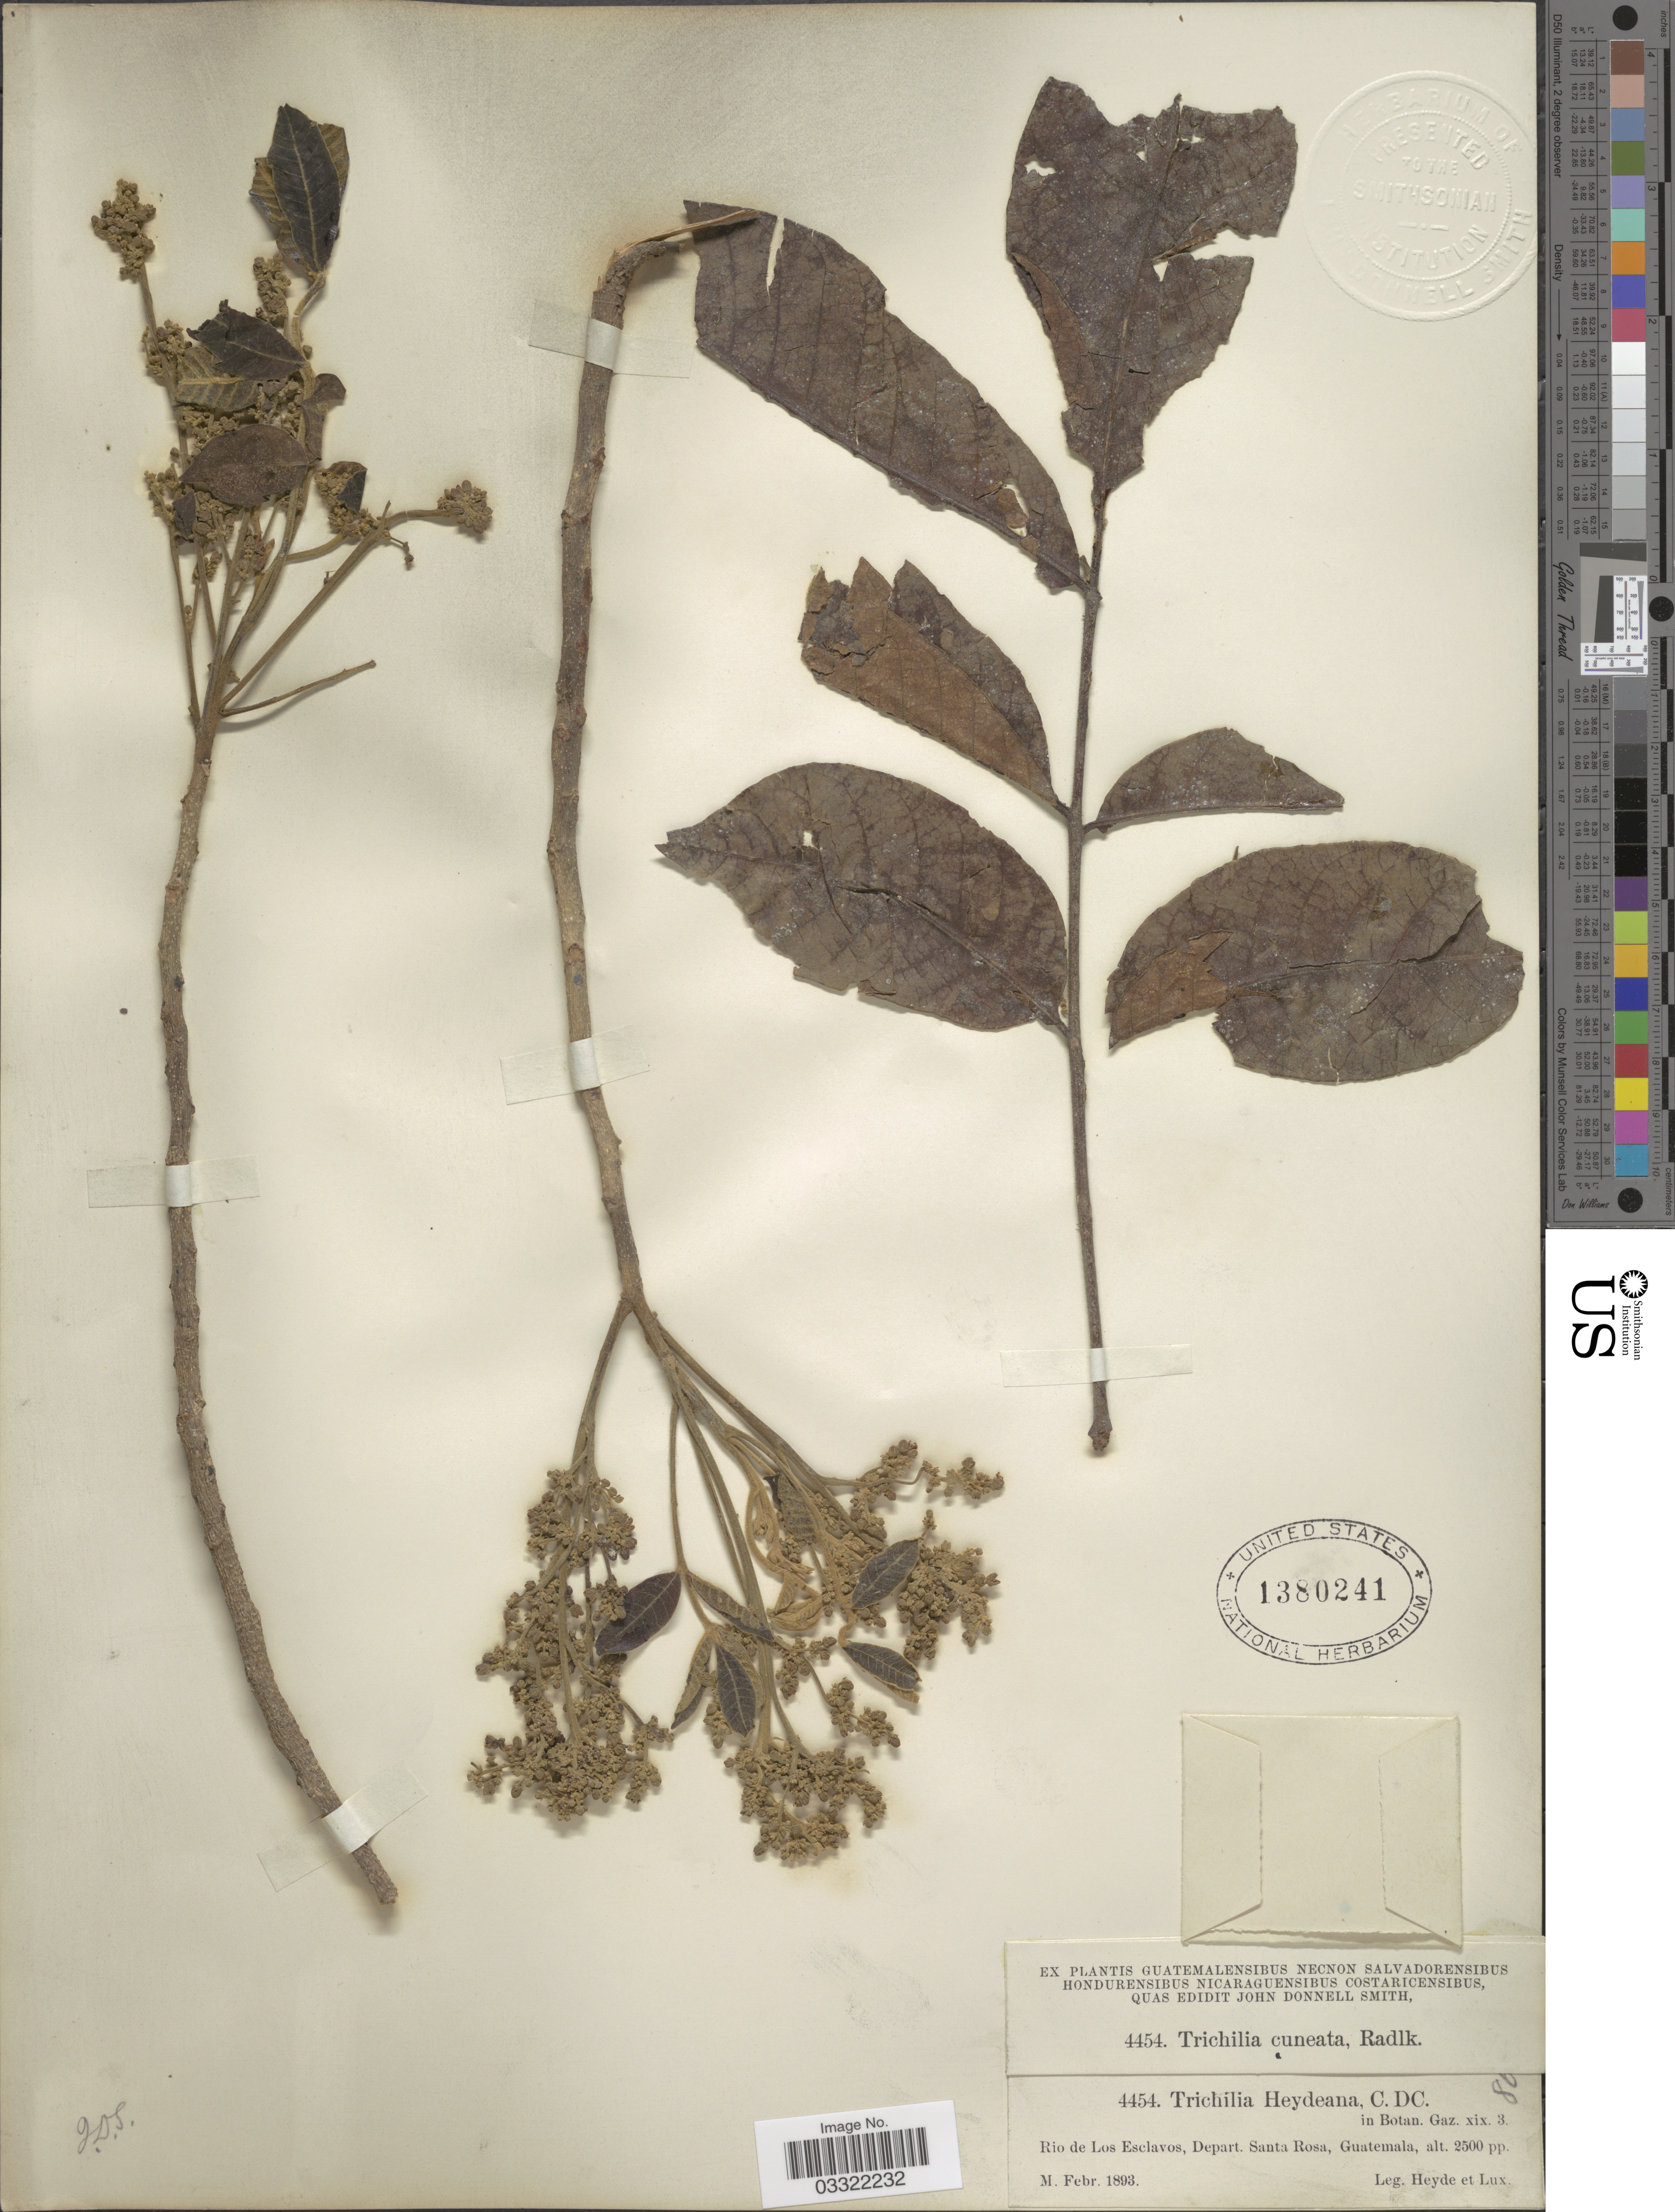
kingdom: Plantae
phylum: Tracheophyta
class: Magnoliopsida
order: Sapindales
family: Meliaceae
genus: Trichilia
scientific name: Trichilia cuneata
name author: Radlk.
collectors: Heyde & Lux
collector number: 4454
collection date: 1893-02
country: Guatemala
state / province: Santa Rosa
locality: Rio de Los Esclavos, Depart. Santa Rosa.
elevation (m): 762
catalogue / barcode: US 1380241